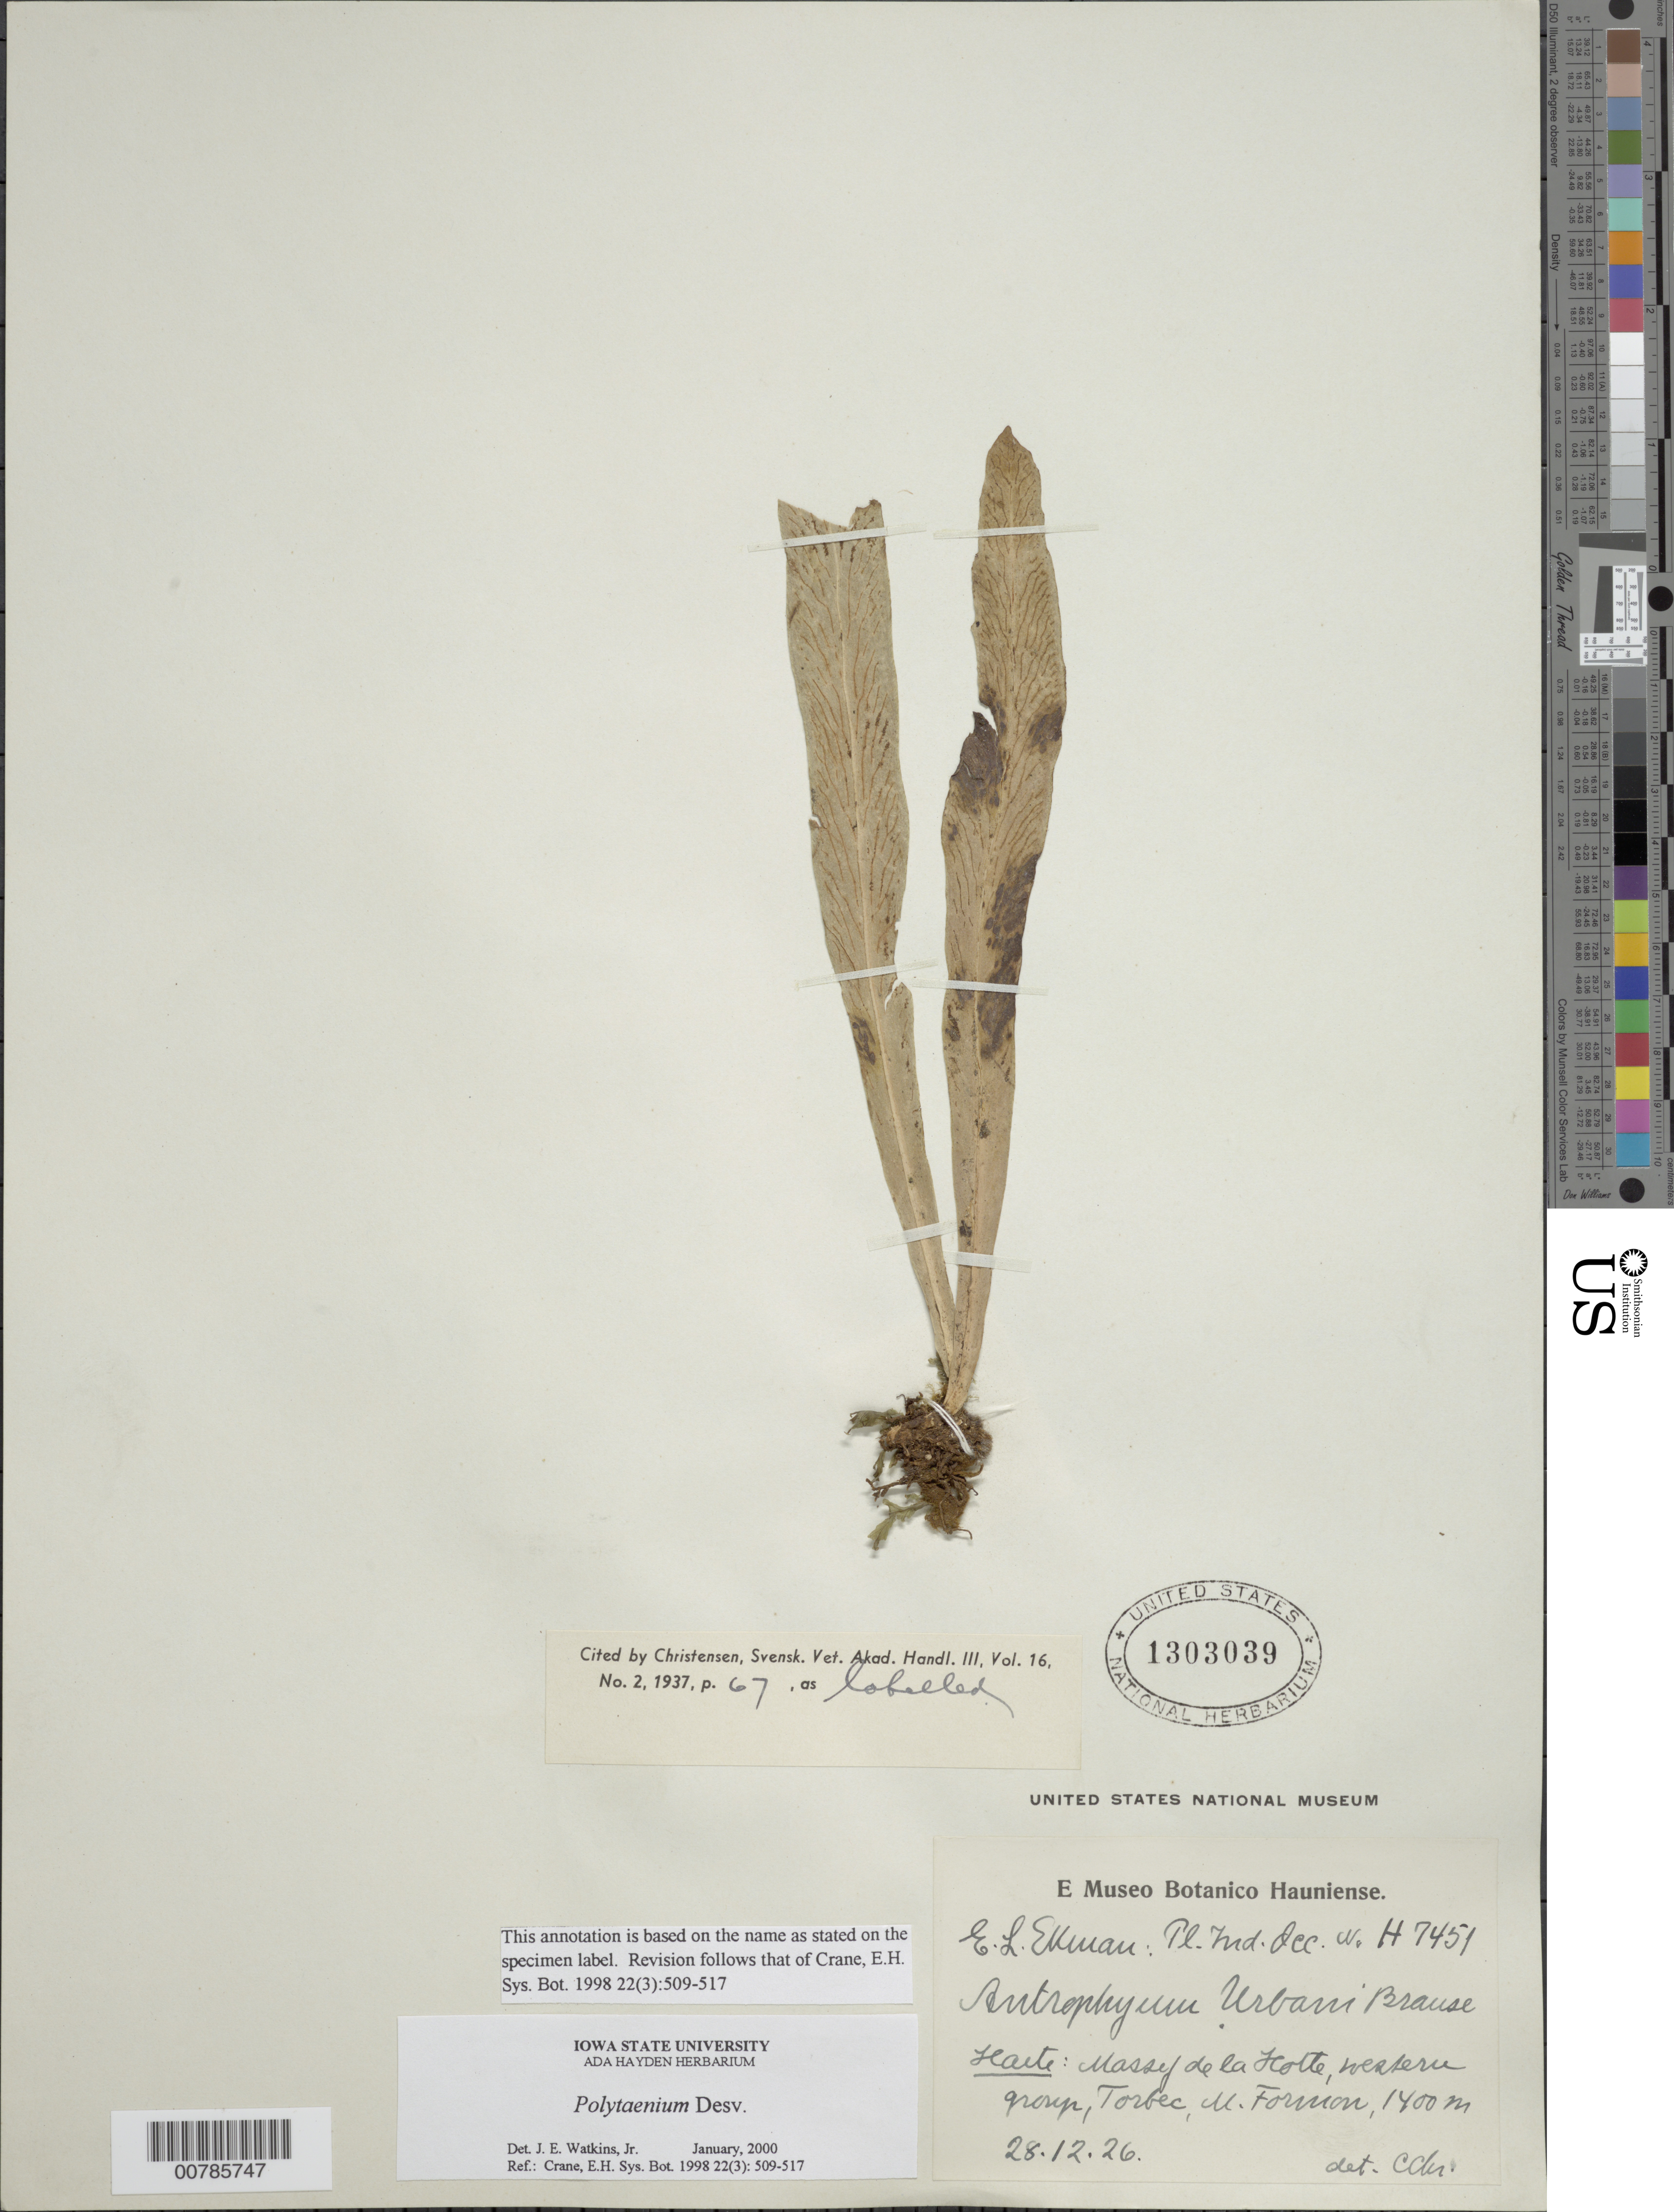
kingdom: Plantae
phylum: Tracheophyta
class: Polypodiopsida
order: Polypodiales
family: Pteridaceae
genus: Polytaenium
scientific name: Polytaenium urbanii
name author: (Brause) Alain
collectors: E. L. Ekman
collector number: H 7451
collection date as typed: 28 Dec 1926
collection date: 1926-12-28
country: Haiti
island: Hispaniola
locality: Massif de la Hotte, western group, Torbec, M. Formon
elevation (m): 1400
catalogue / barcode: US 1303039